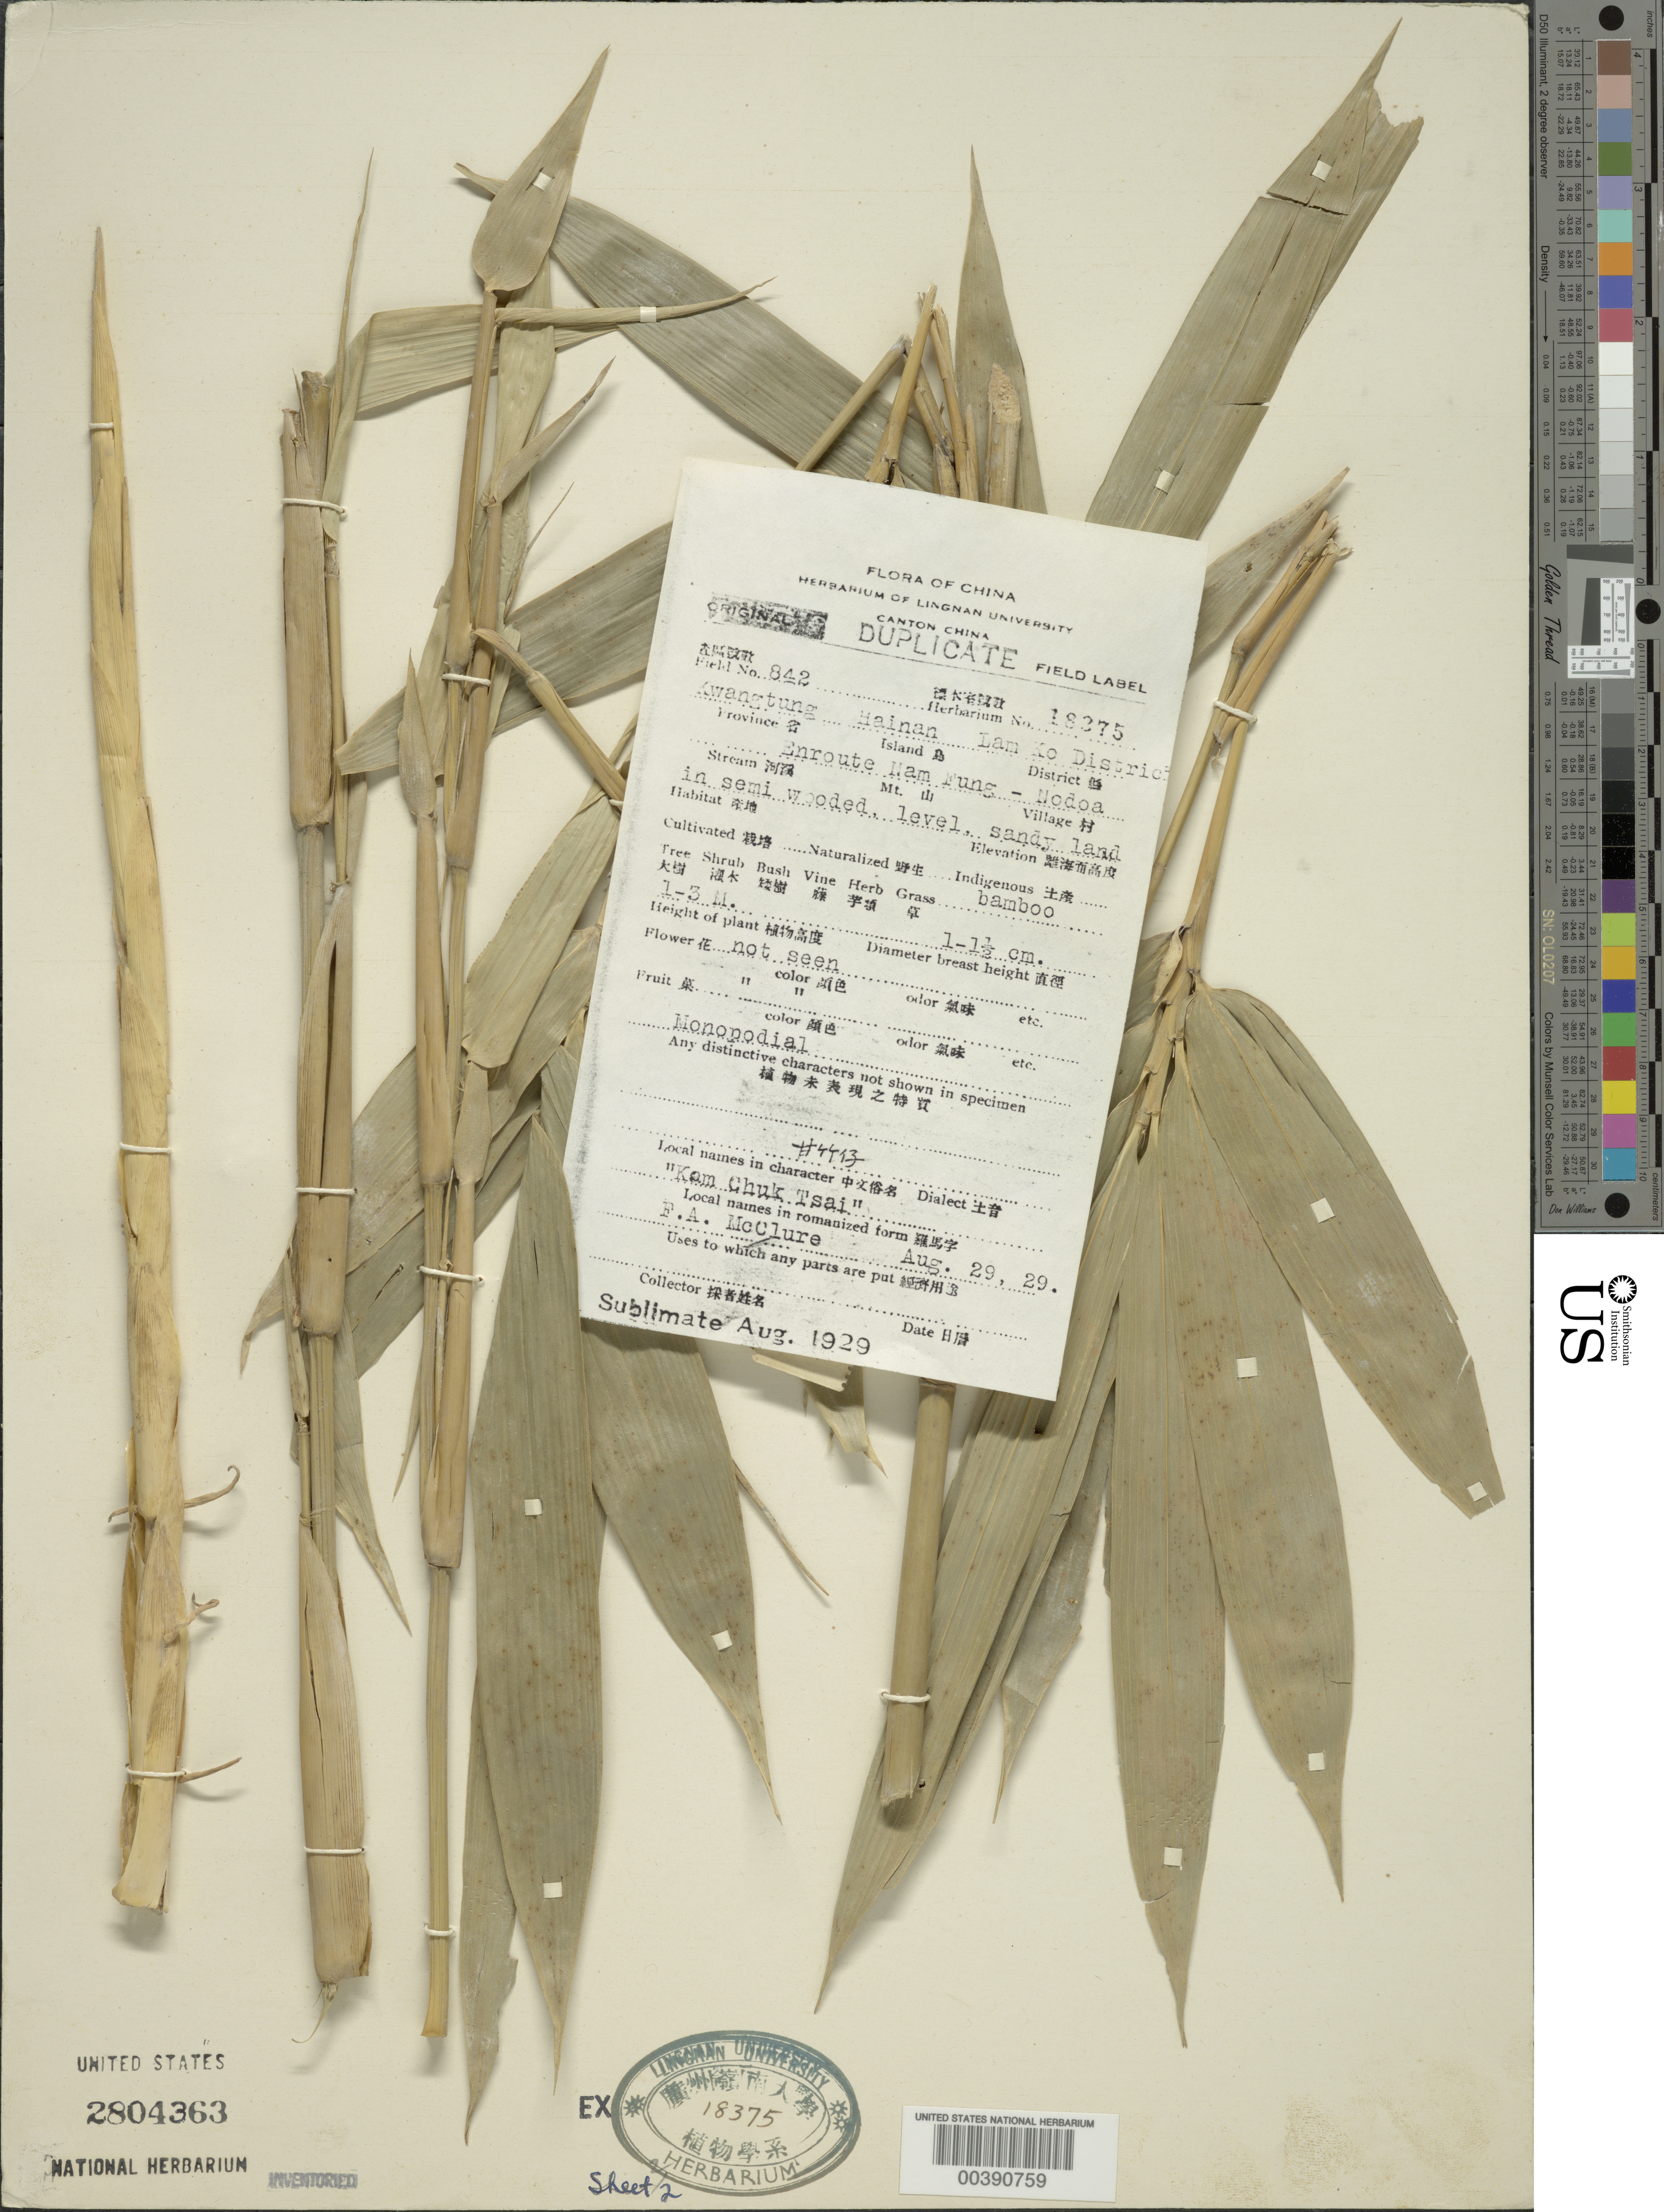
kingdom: Plantae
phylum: Tracheophyta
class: Liliopsida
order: Poales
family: Poaceae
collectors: F. A. McClure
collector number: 842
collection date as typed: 29 Aug 1929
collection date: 1929-08-29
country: China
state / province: Hainan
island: Hainan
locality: Lam ko, nam fung/nodoa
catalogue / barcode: US 2804363